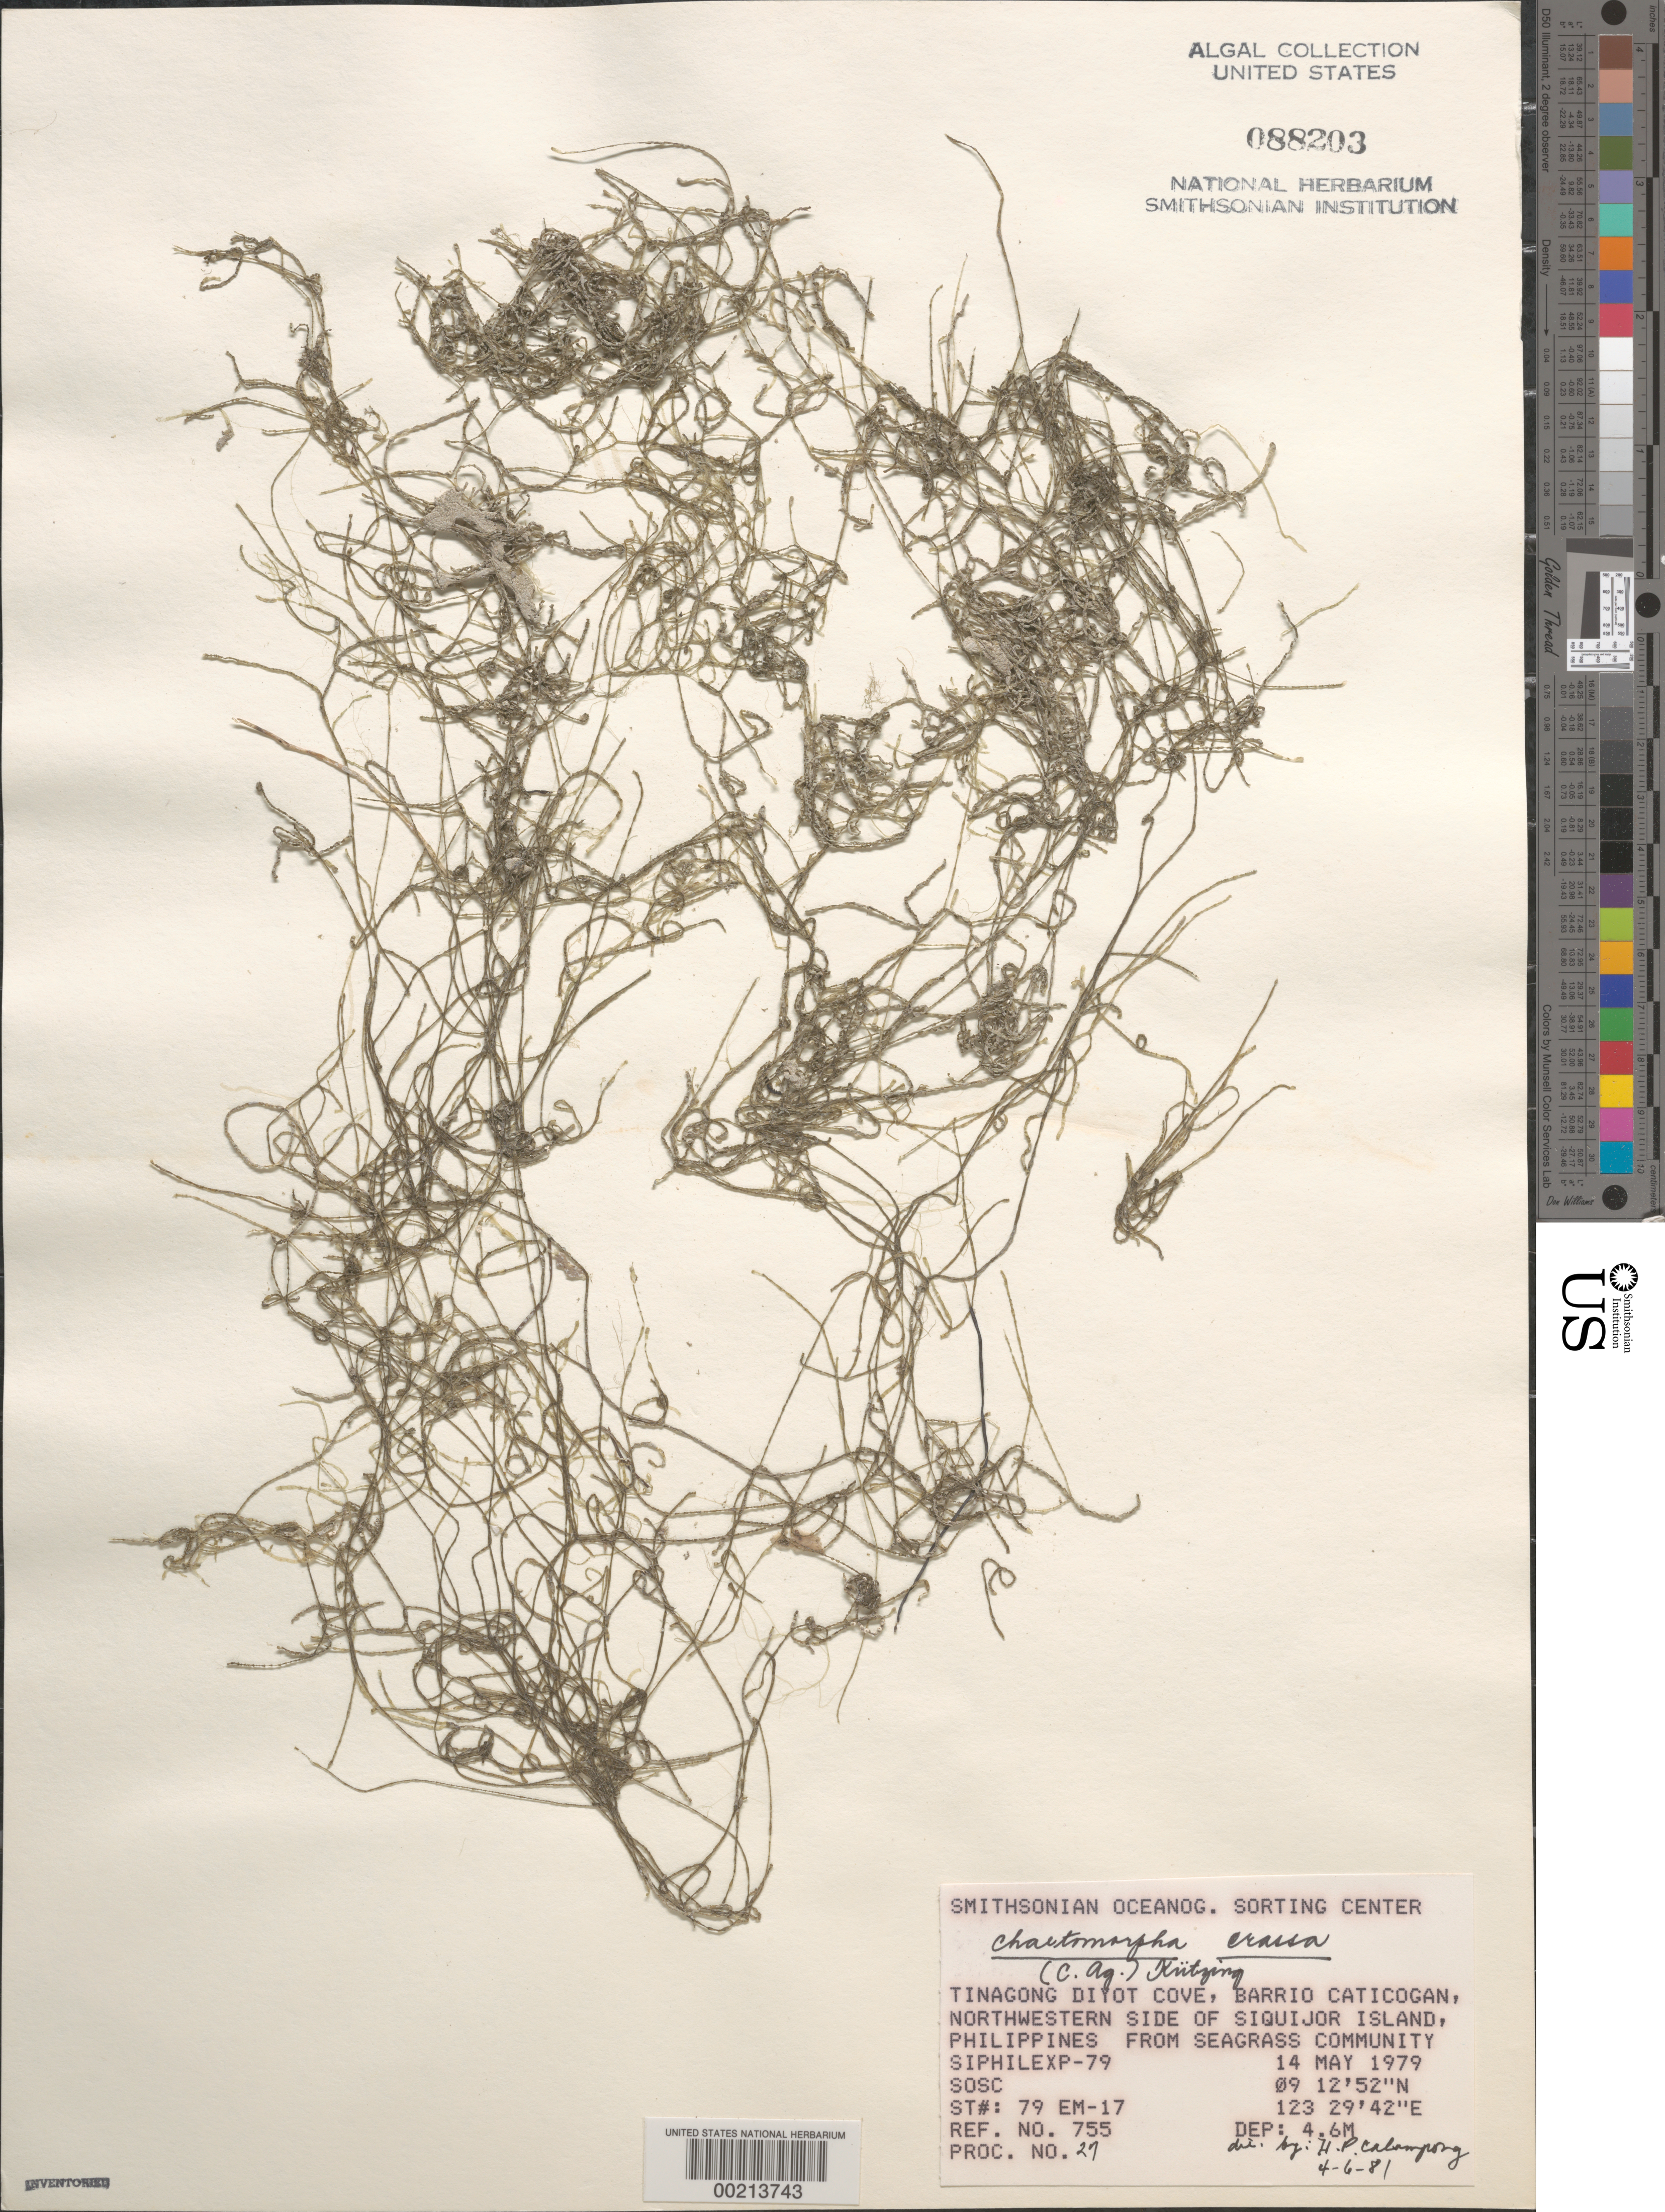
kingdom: Plantae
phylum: Chlorophyta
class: Ulvophyceae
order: Cladophorales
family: Cladophoraceae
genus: Chaetomorpha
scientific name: Chaetomorpha aerea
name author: (Dillwyn) Kütz.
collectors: SOSC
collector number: Station 79 Em-17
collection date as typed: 14 May 1979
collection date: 1979-05-14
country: Philippines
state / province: Central Visayas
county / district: Siquijor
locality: Visayan, Siquijor island, barrio caticogan, tinagong diyot cove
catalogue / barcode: US 88203